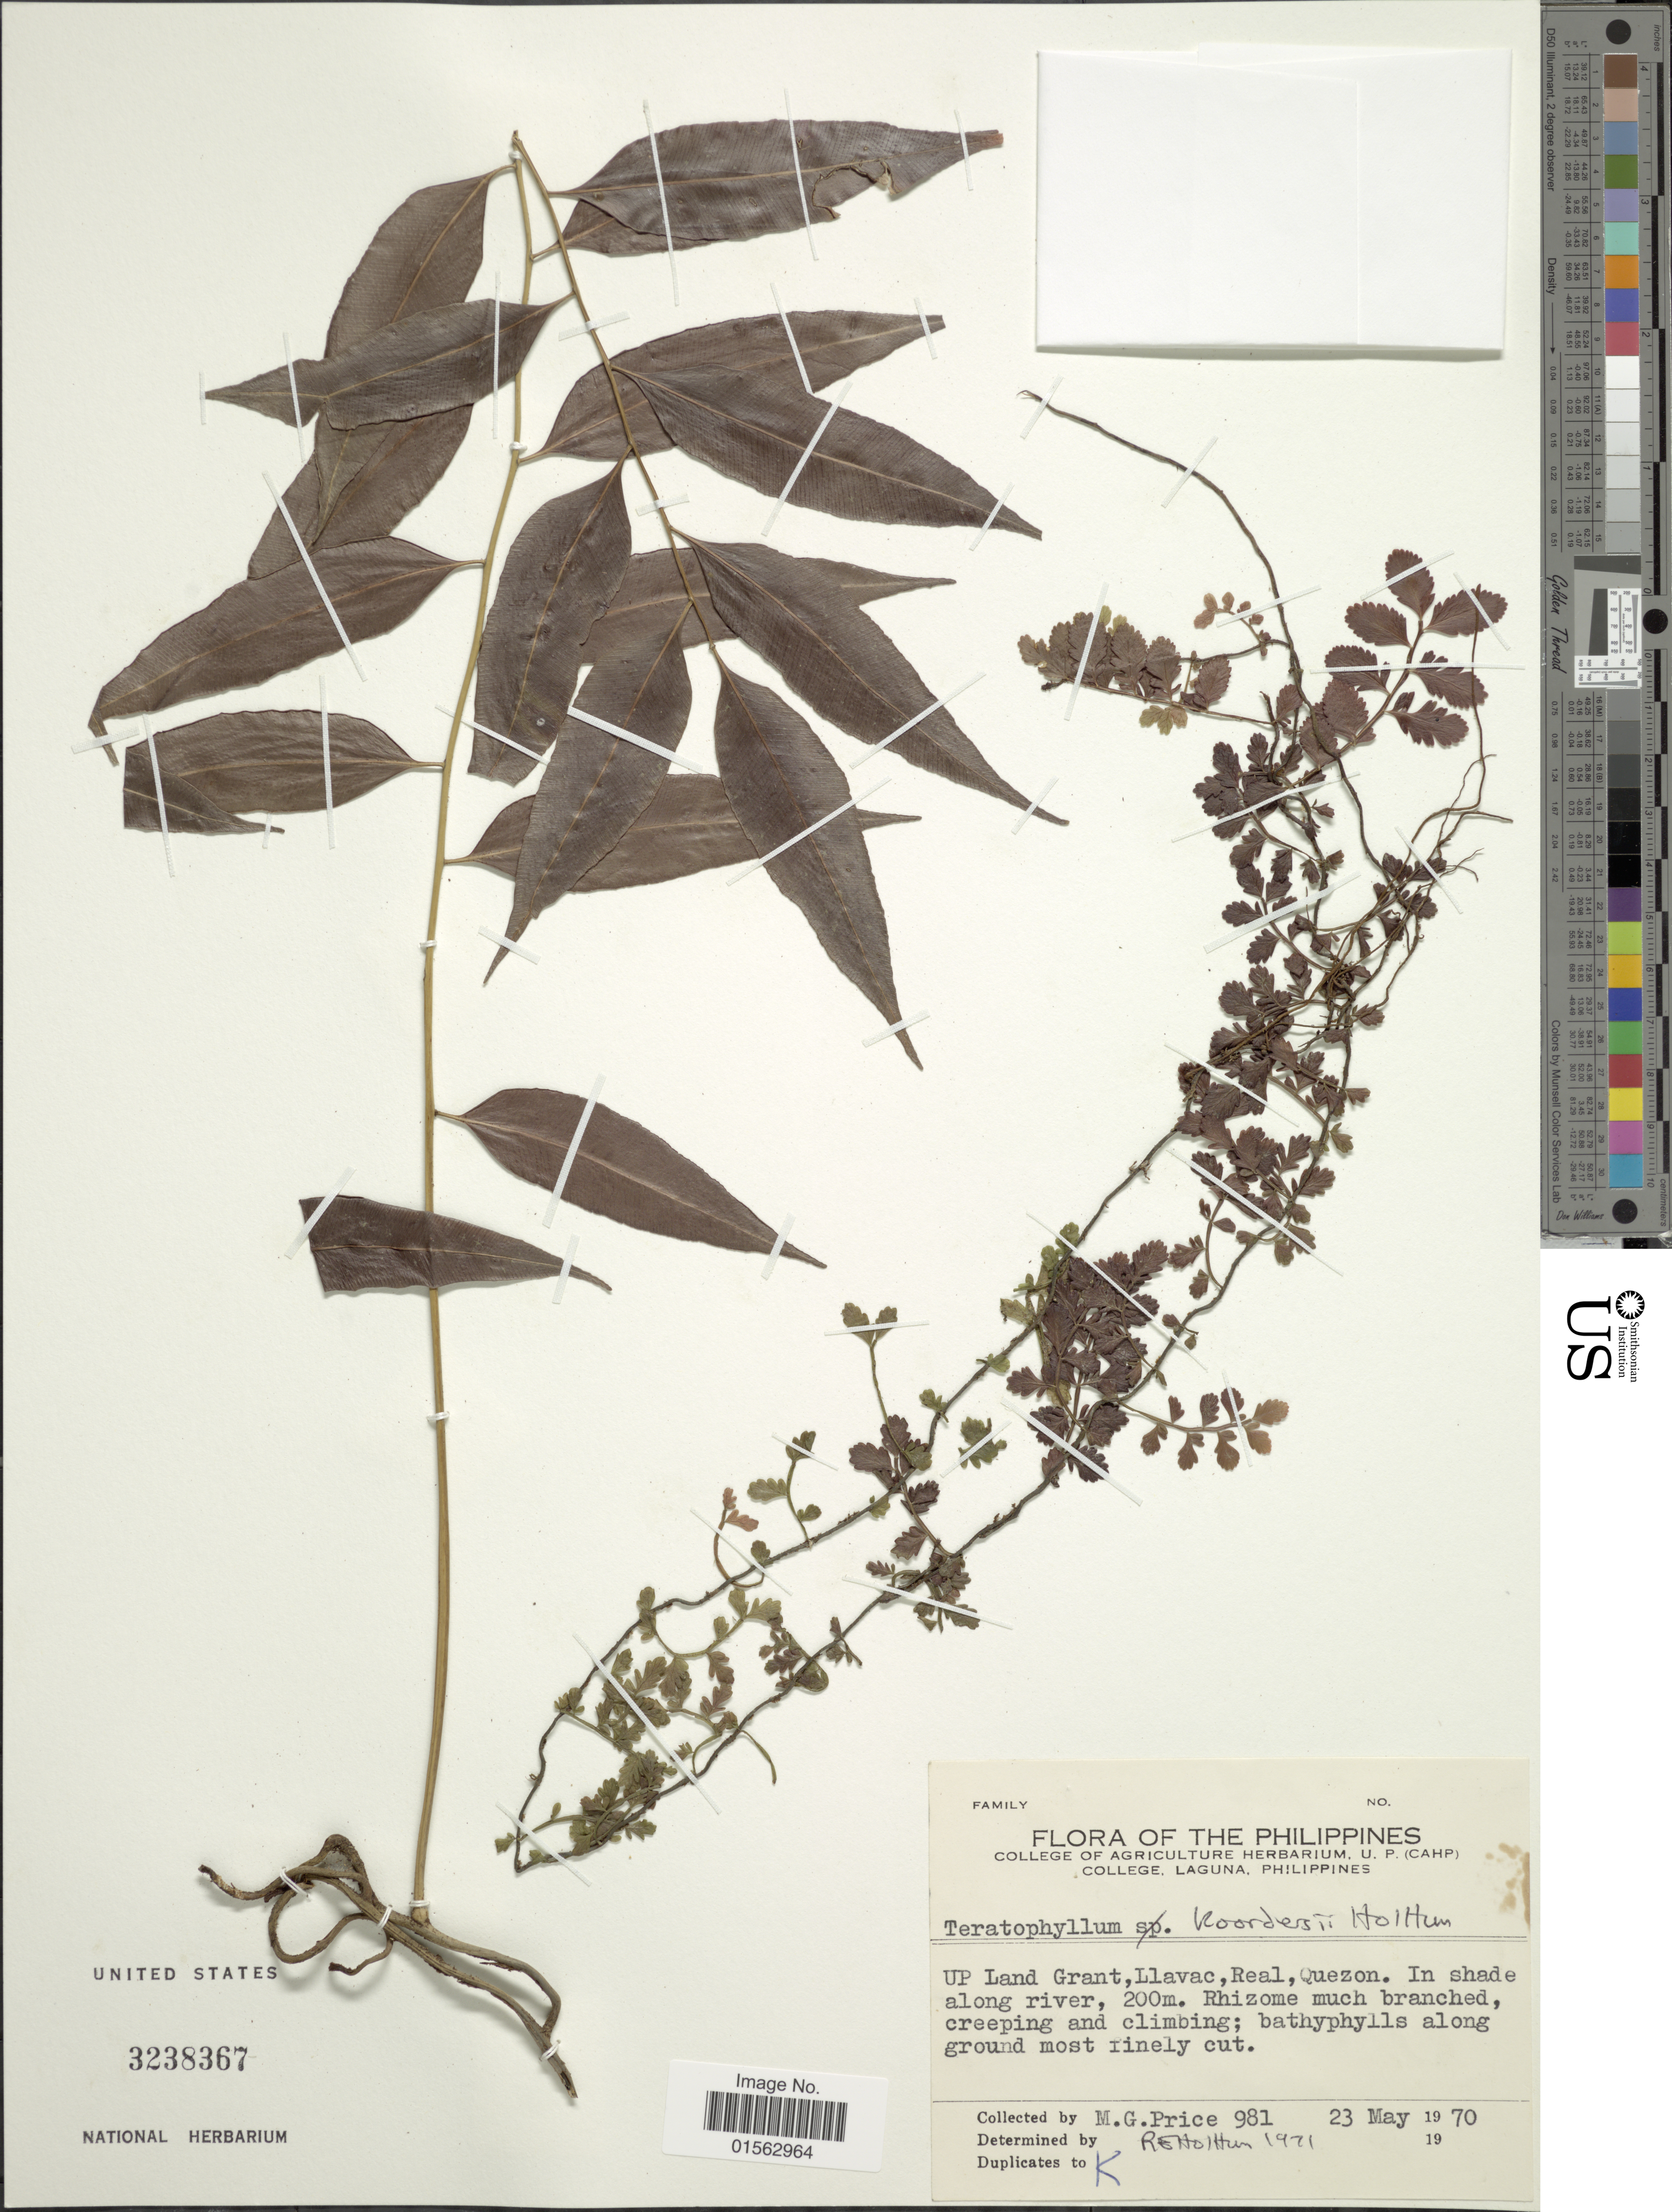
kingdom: Plantae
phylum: Tracheophyta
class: Polypodiopsida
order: Polypodiales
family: Dryopteridaceae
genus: Teratophyllum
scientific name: Teratophyllum koordersii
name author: Holttum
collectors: M. G. Price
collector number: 981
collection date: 1970-05-23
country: Philippines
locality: Philippines, UP Land Grant, Llavac, Real, Queon, in shade along river, along ground moist finely cut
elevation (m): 200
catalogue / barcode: US 3238367